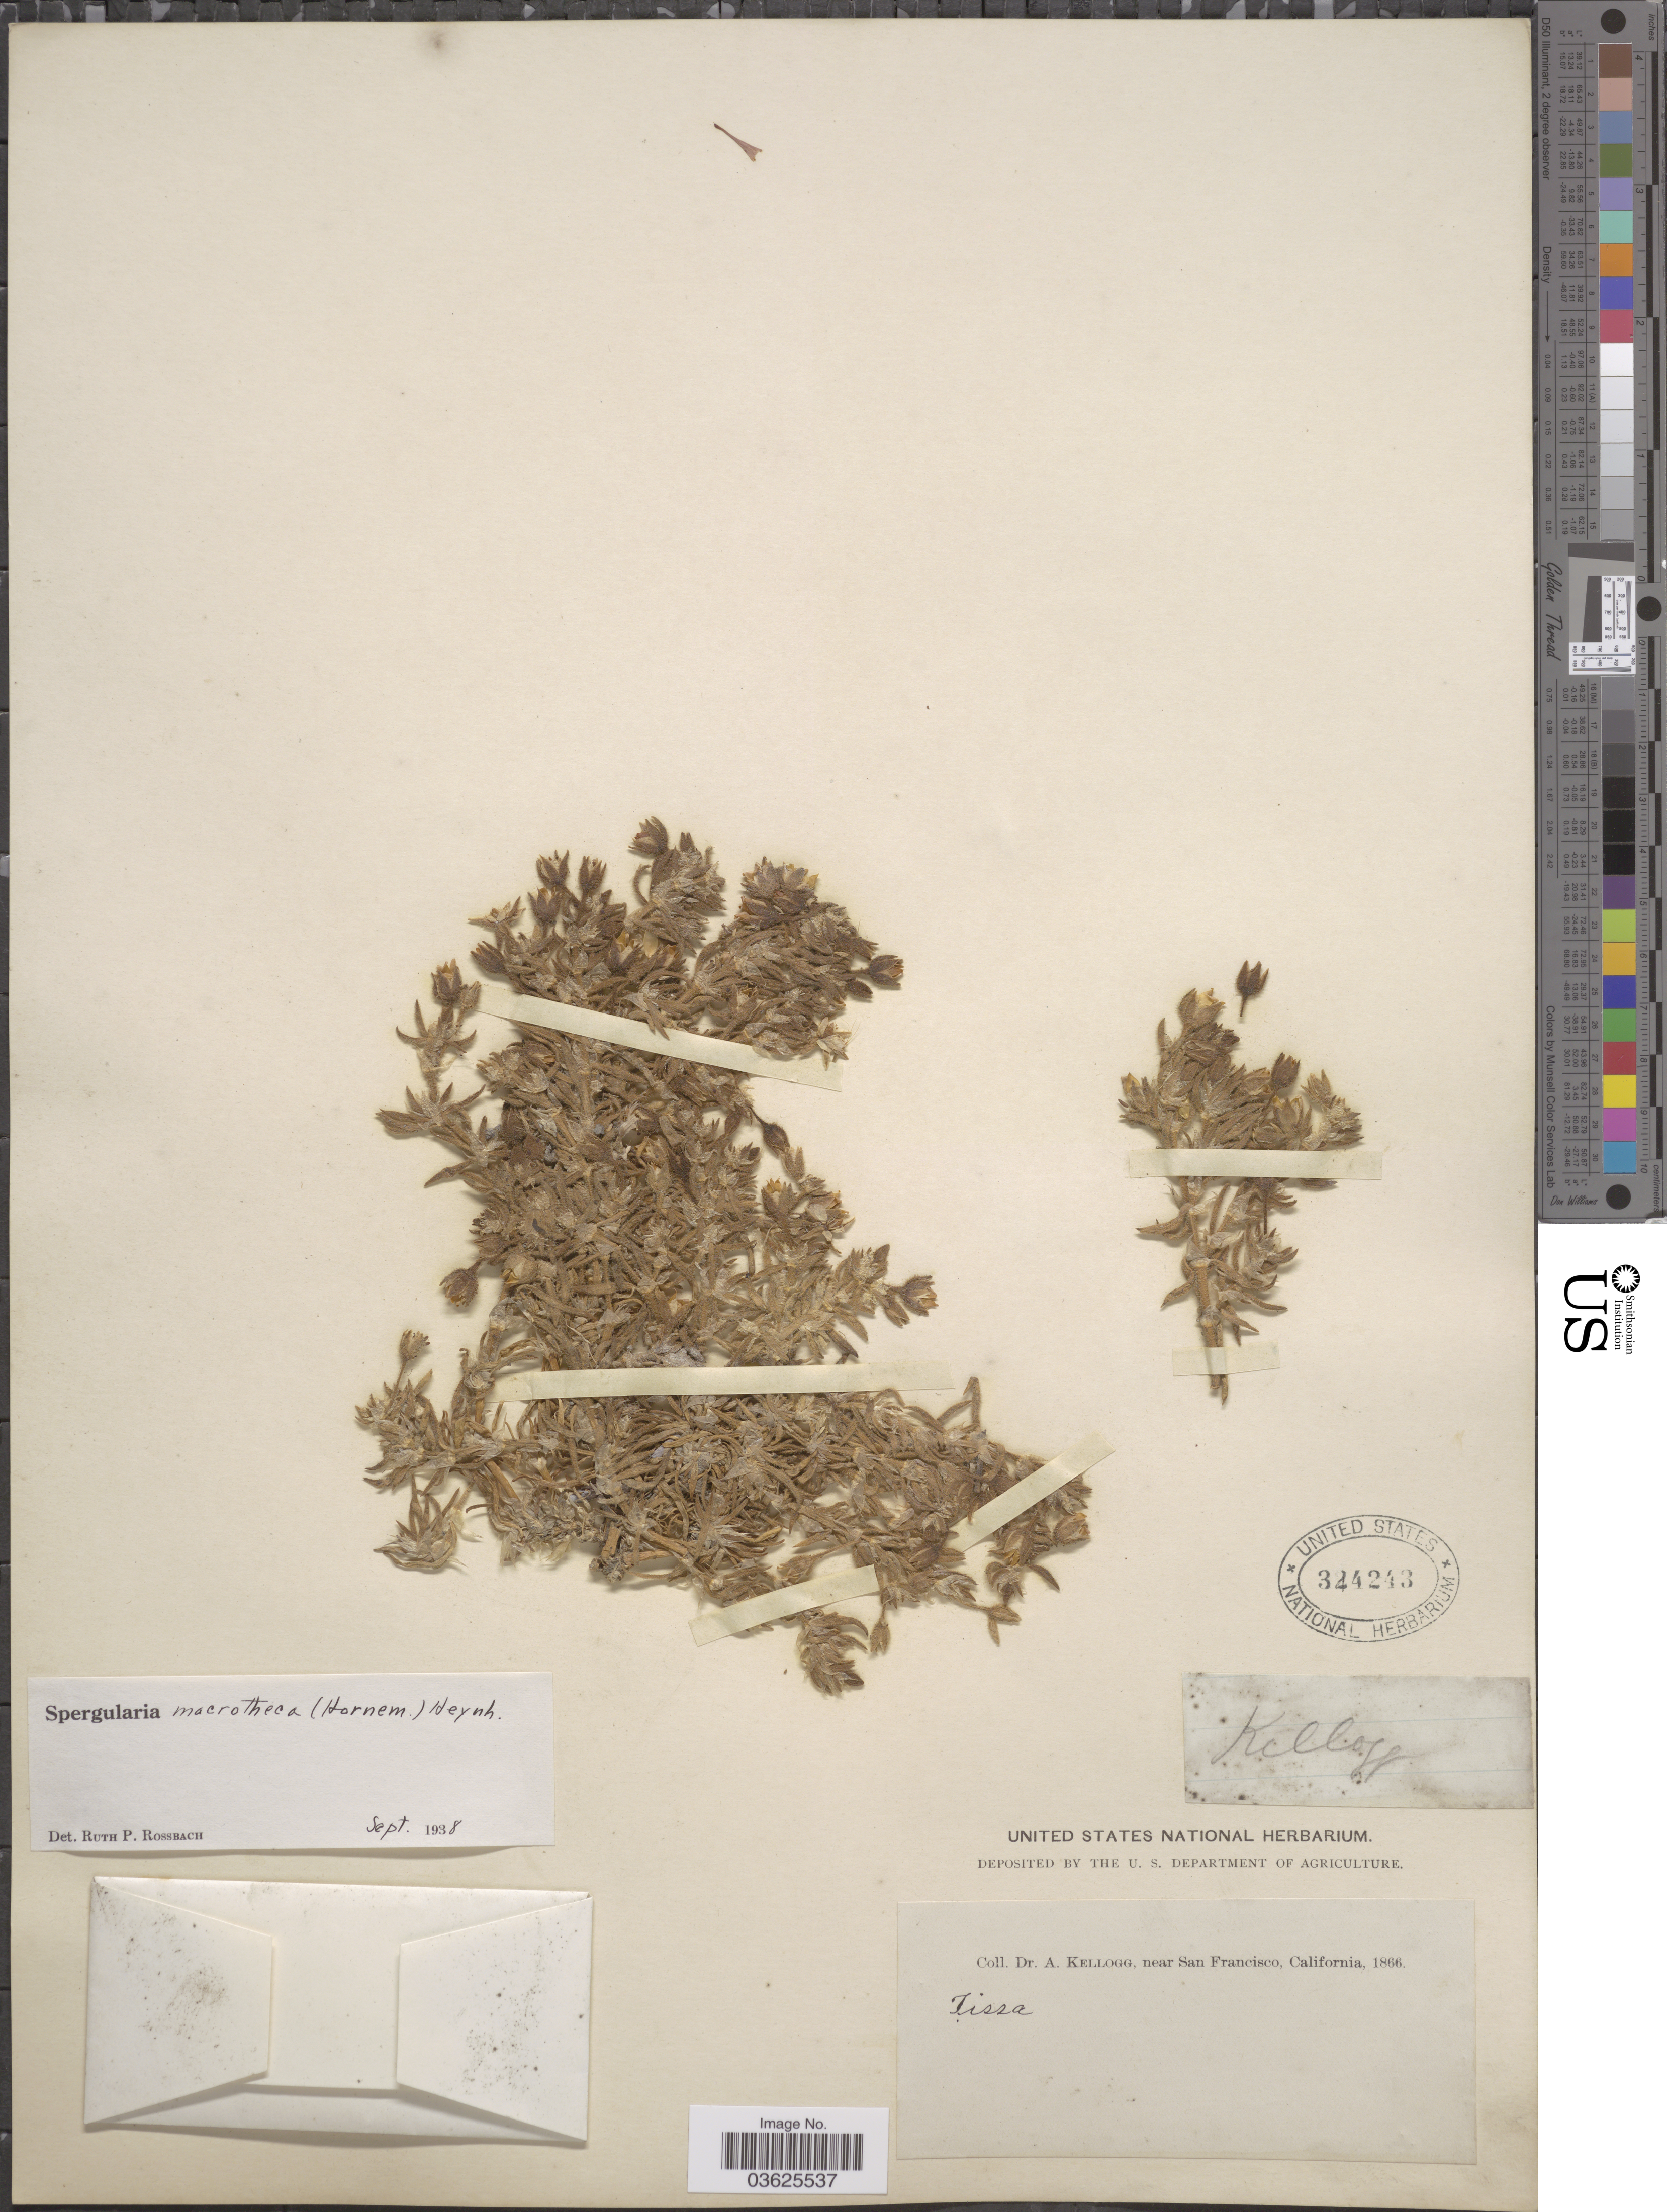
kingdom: Plantae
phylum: Tracheophyta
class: Magnoliopsida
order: Caryophyllales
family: Caryophyllaceae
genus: Spergularia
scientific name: Spergularia macrotheca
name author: (Hornem.) Heynh.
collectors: A. Kellogg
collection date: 1866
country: United States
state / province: California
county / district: San Francisco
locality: Near San Francisco.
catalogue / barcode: US 324243